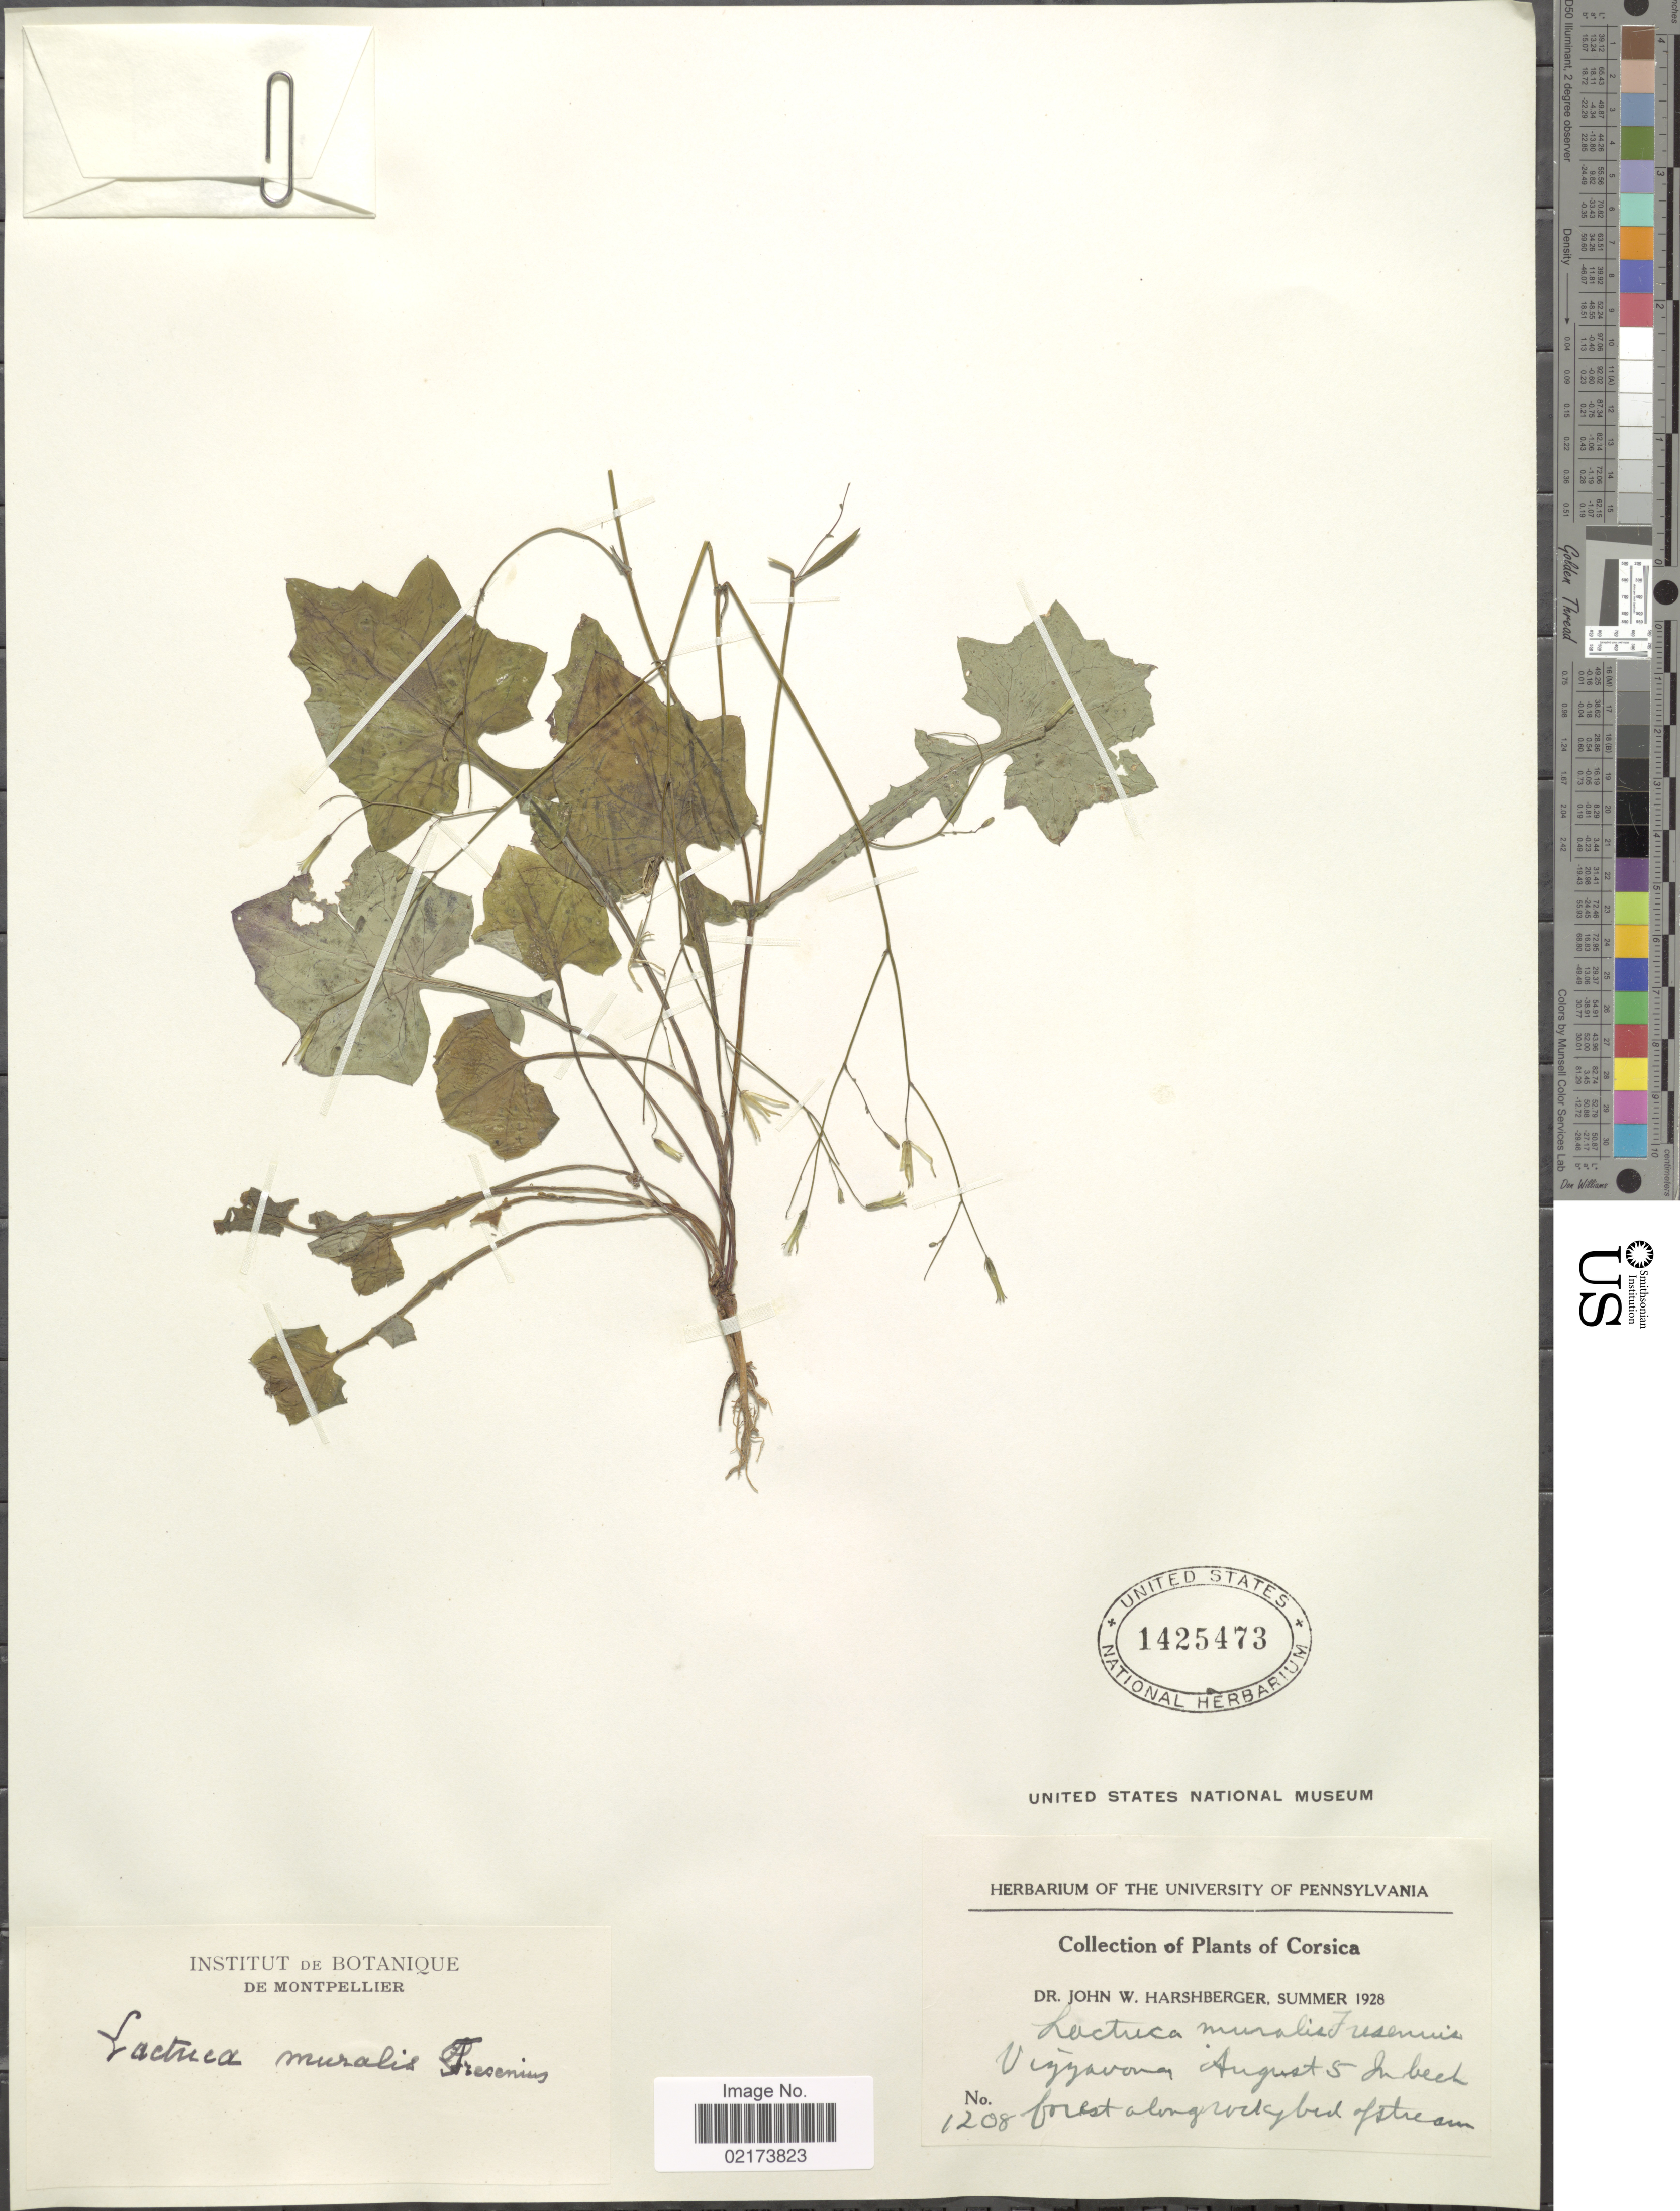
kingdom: Plantae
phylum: Tracheophyta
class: Magnoliopsida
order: Asterales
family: Asteraceae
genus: Lactuca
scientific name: Lactuca muralis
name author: (L.) Gaertn.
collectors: J. W. Harshberger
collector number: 1208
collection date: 1928-08-05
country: France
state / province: Corsica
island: Corse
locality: Viyyavona [interpreted]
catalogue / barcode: US 1425473